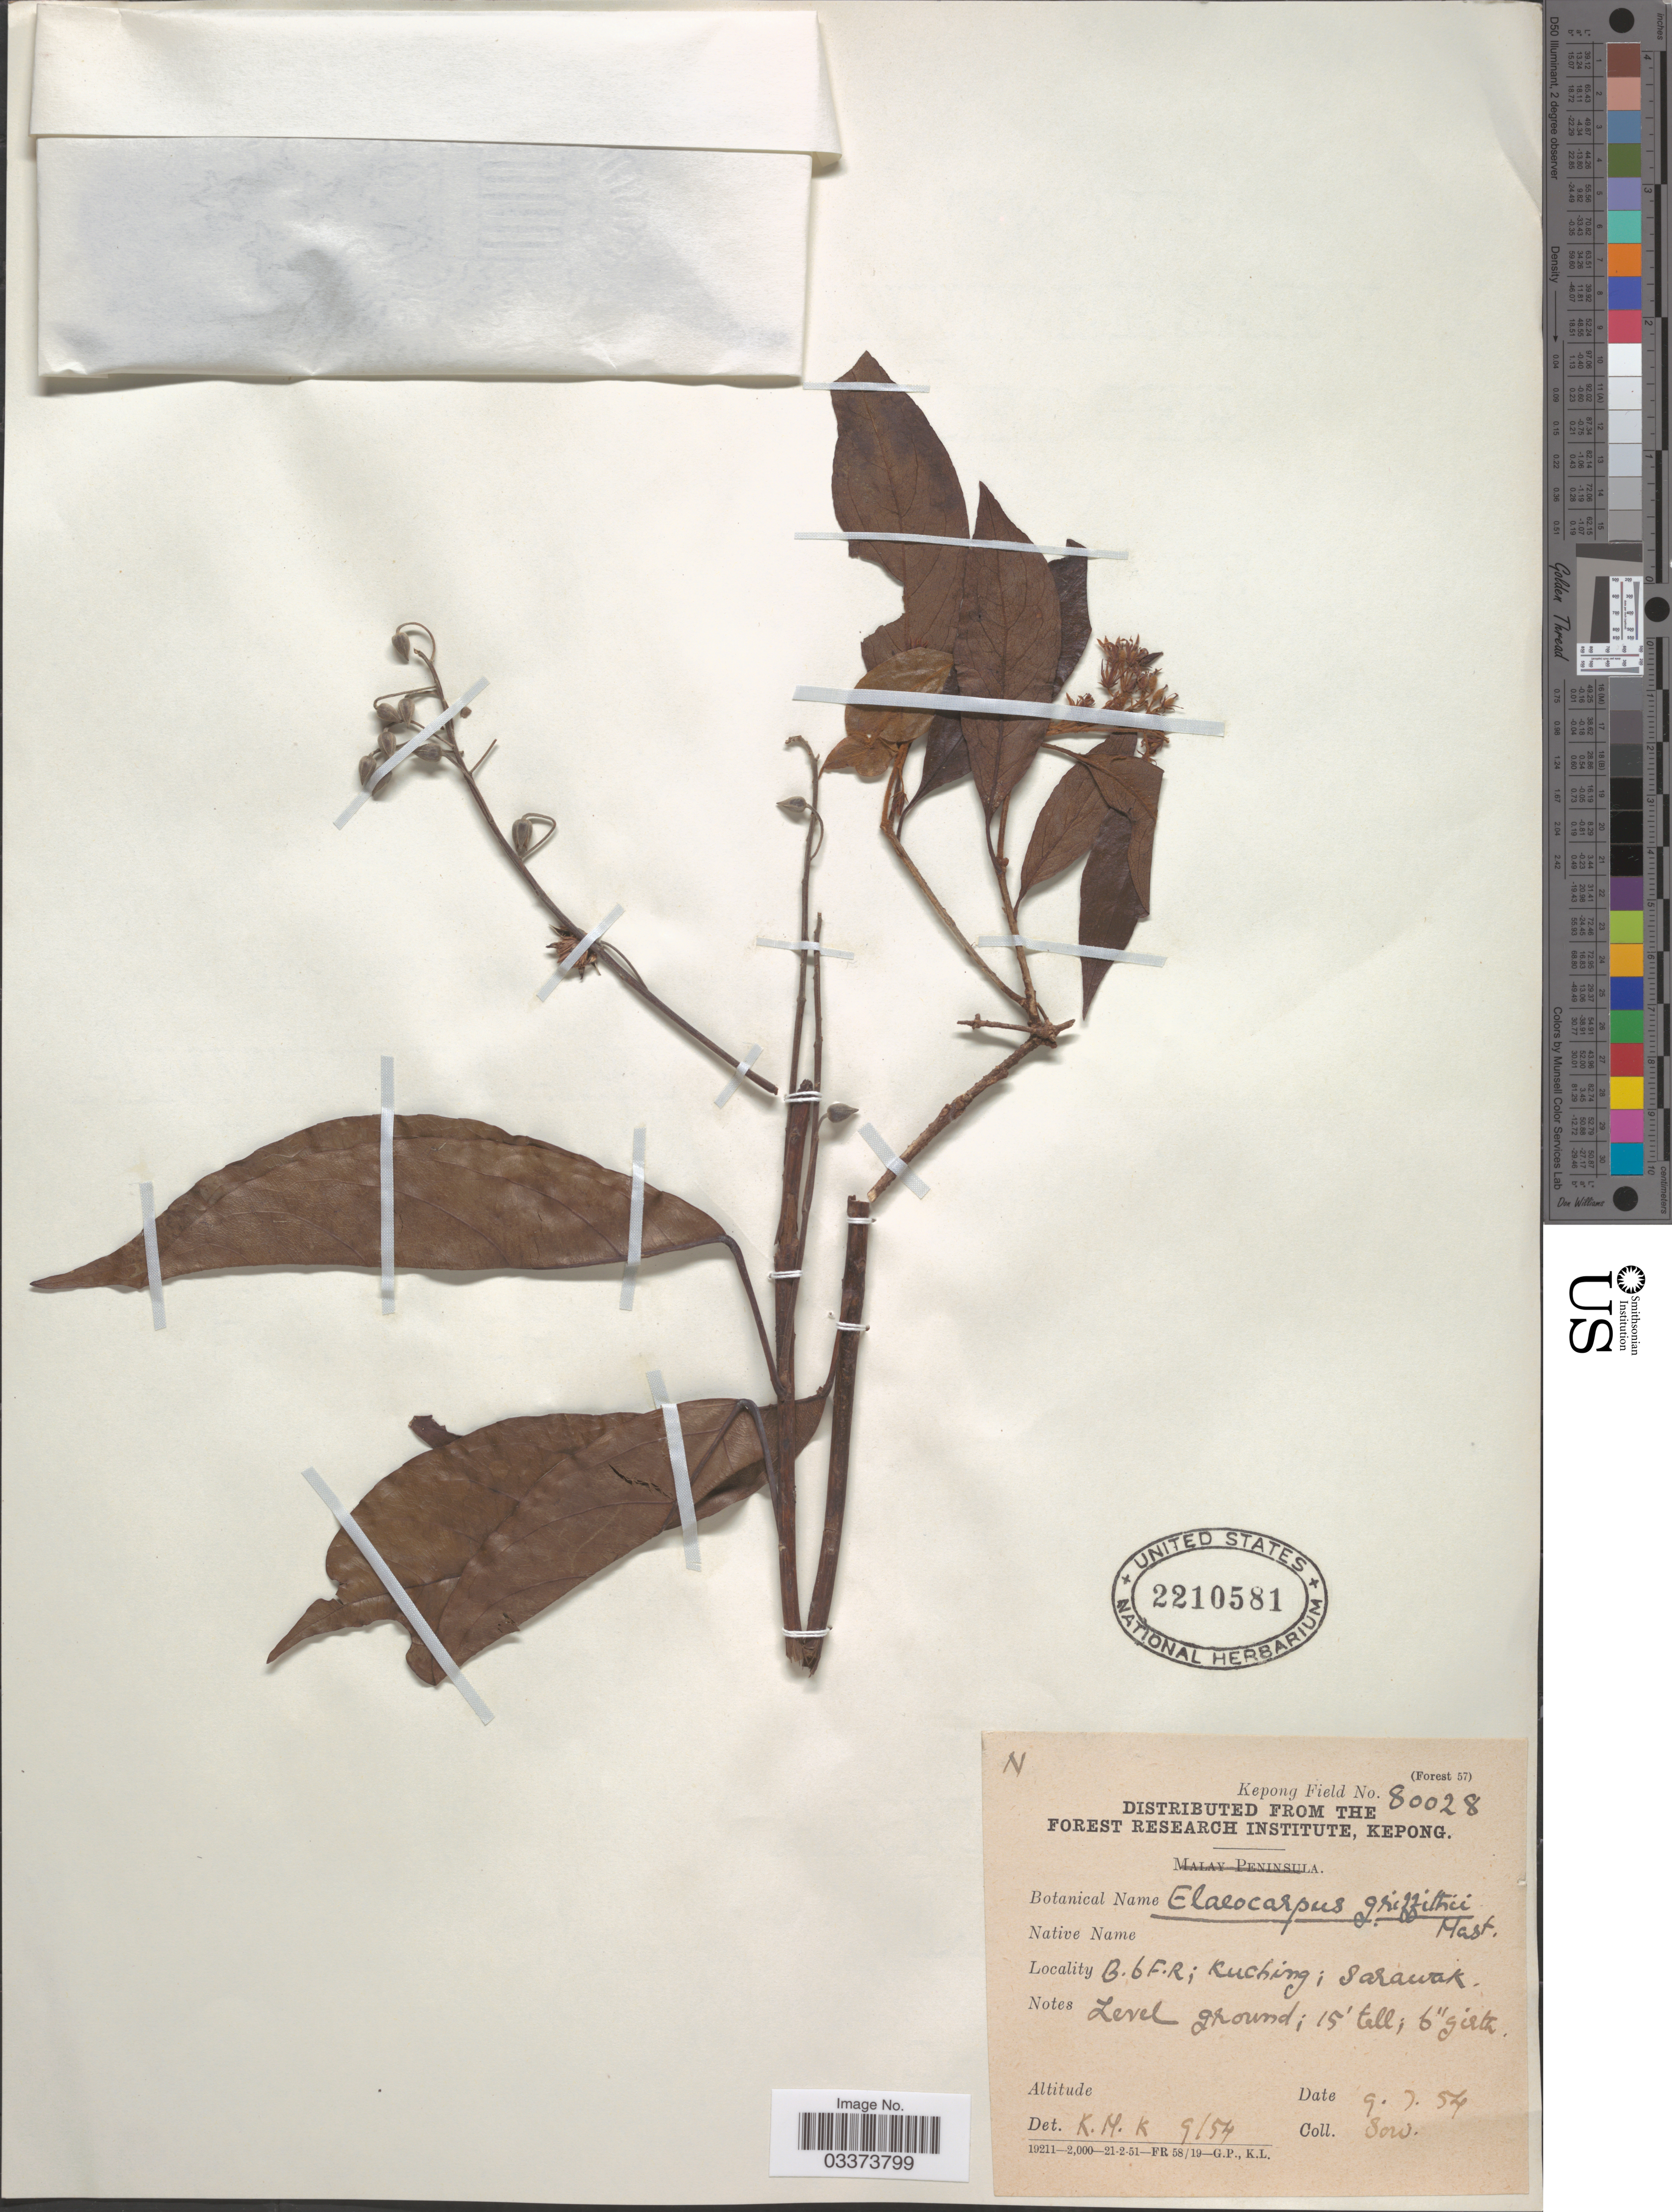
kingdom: Plantae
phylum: Tracheophyta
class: Magnoliopsida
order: Oxalidales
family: Elaeocarpaceae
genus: Elaeocarpus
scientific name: Elaeocarpus griffithii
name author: (Wight) A. Gray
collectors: -. Sow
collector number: Kepong Field 80028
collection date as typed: Transcribed d/m/y: 9/7/54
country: Malaysia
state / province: Sarawak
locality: B.6.F.R.; Kuching.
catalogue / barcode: US 2210581